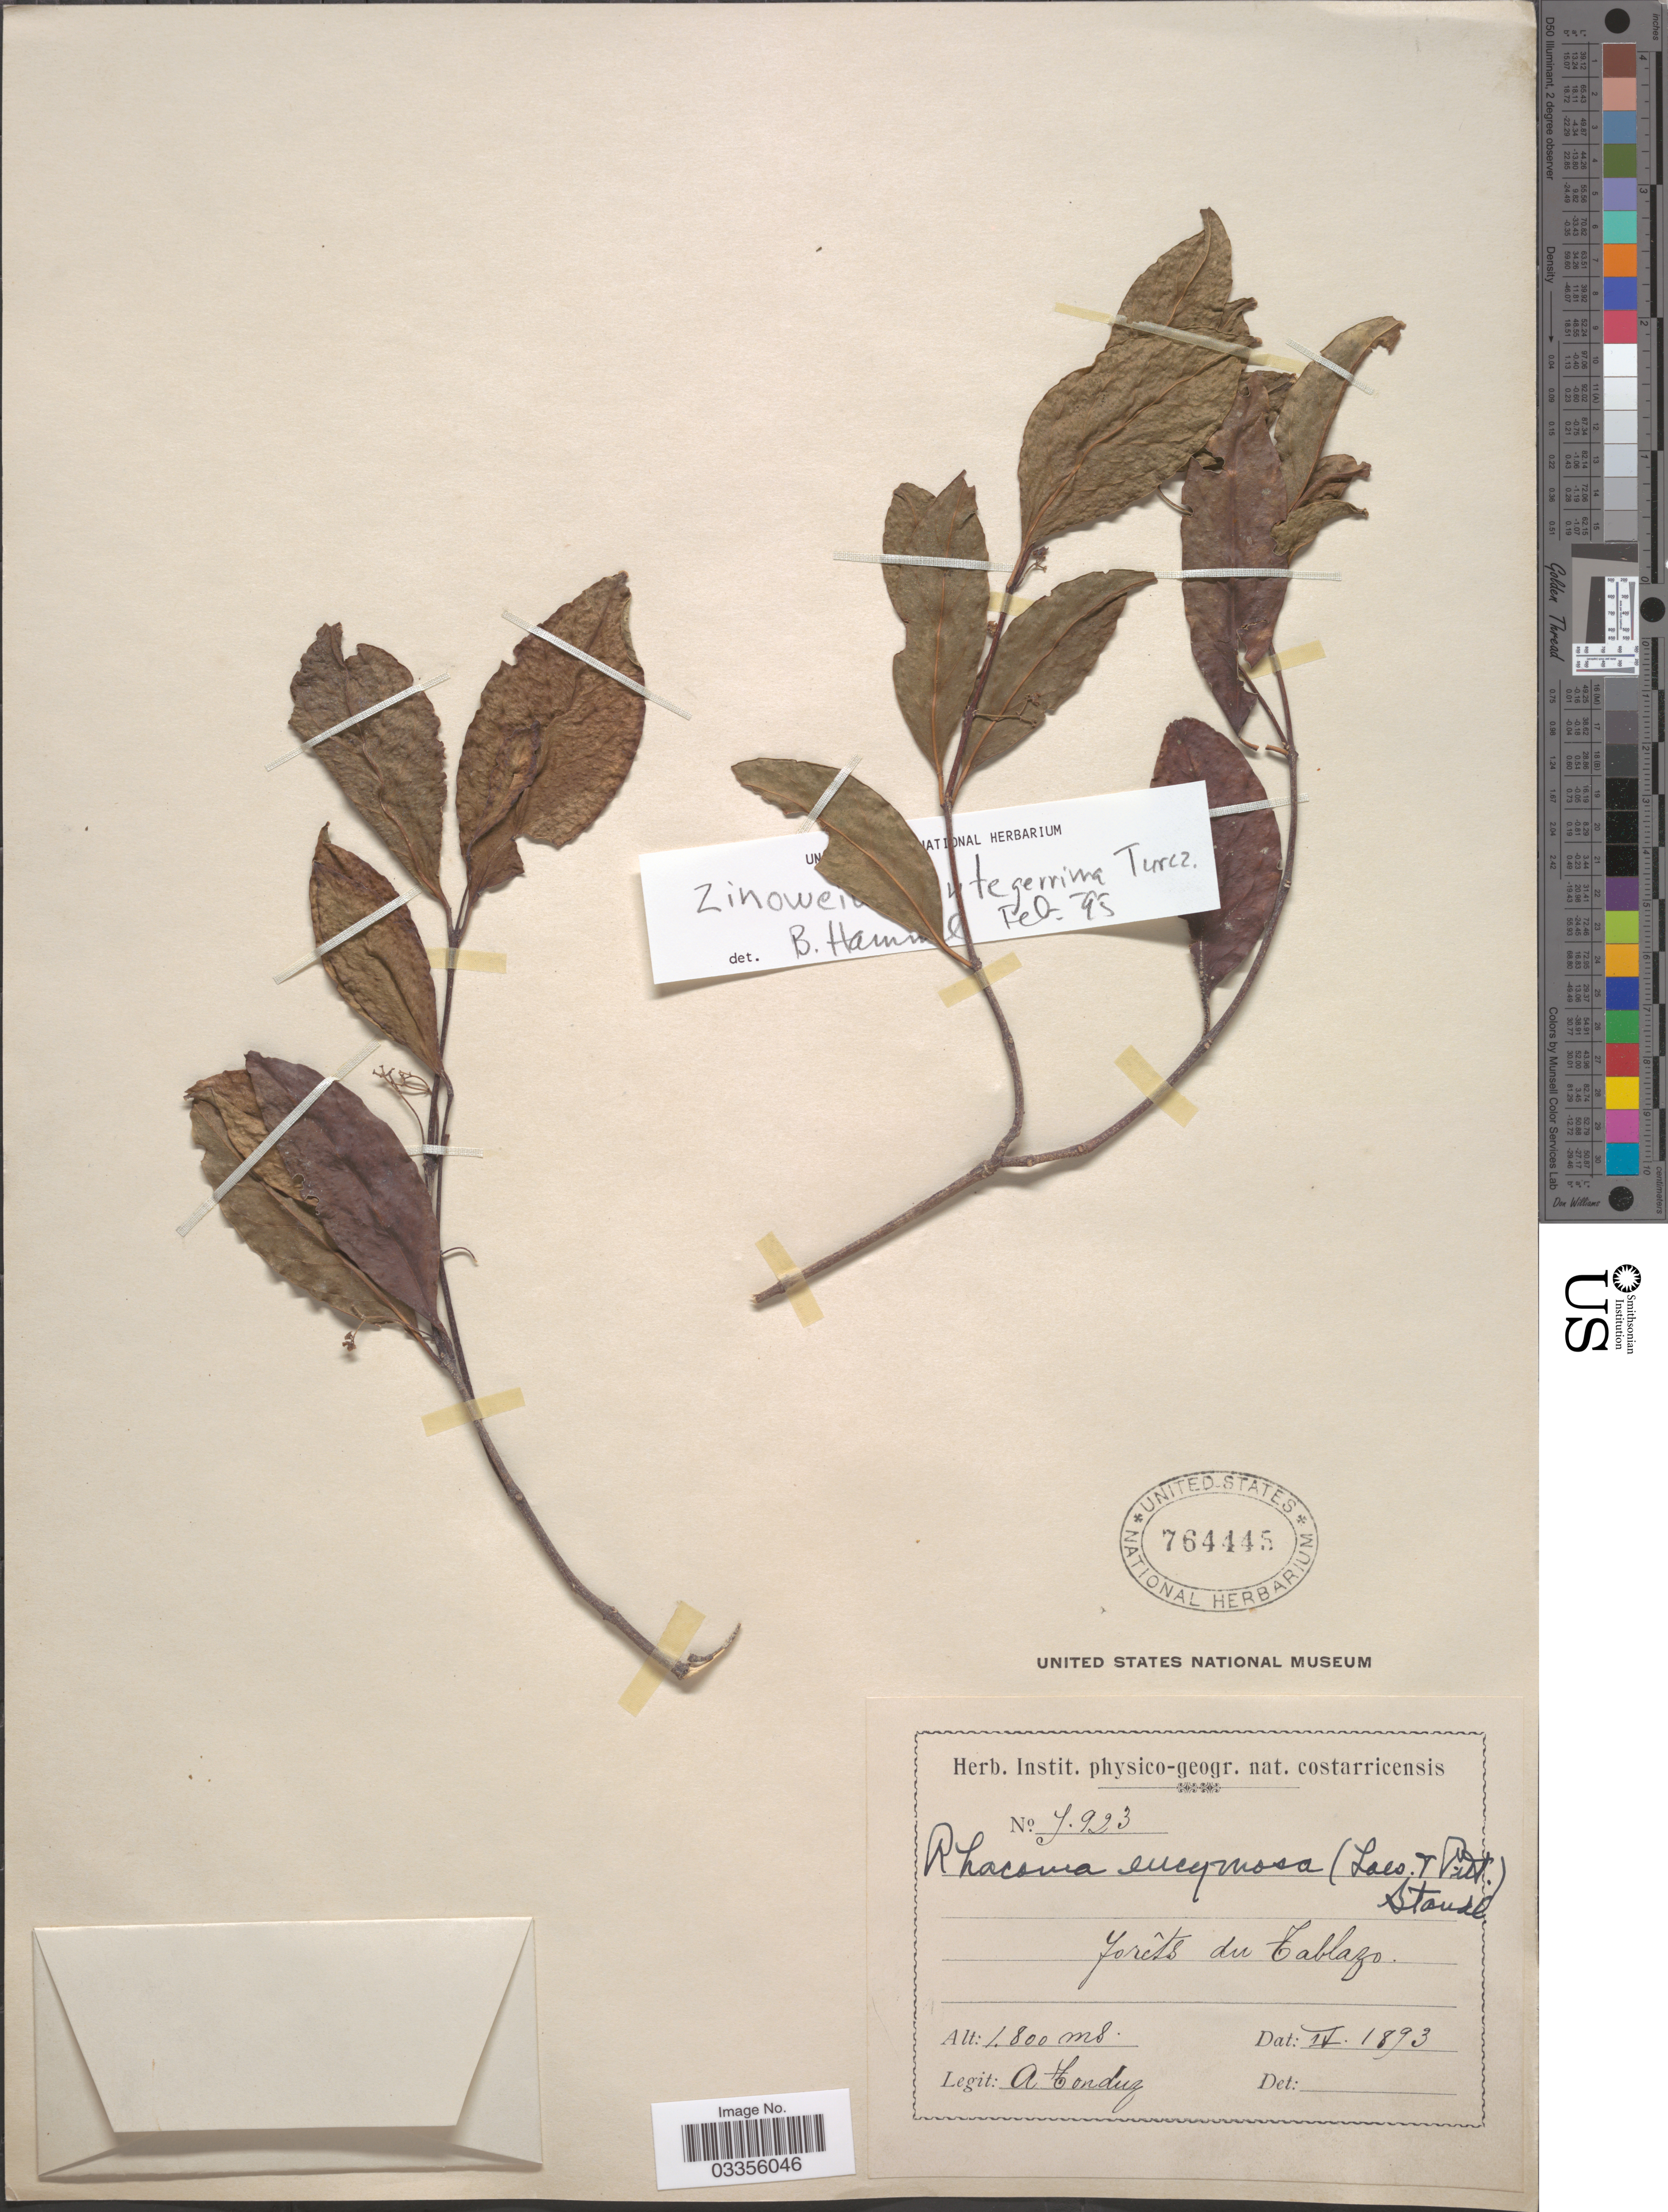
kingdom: Plantae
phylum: Tracheophyta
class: Magnoliopsida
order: Celastrales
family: Celastraceae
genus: Zinowiewia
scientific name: Zinowiewia costaricensis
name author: Lundell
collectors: A. Tonduz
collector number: I923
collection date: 1893-04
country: Costa Rica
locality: Forêts du Tablazo.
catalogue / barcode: US 764445